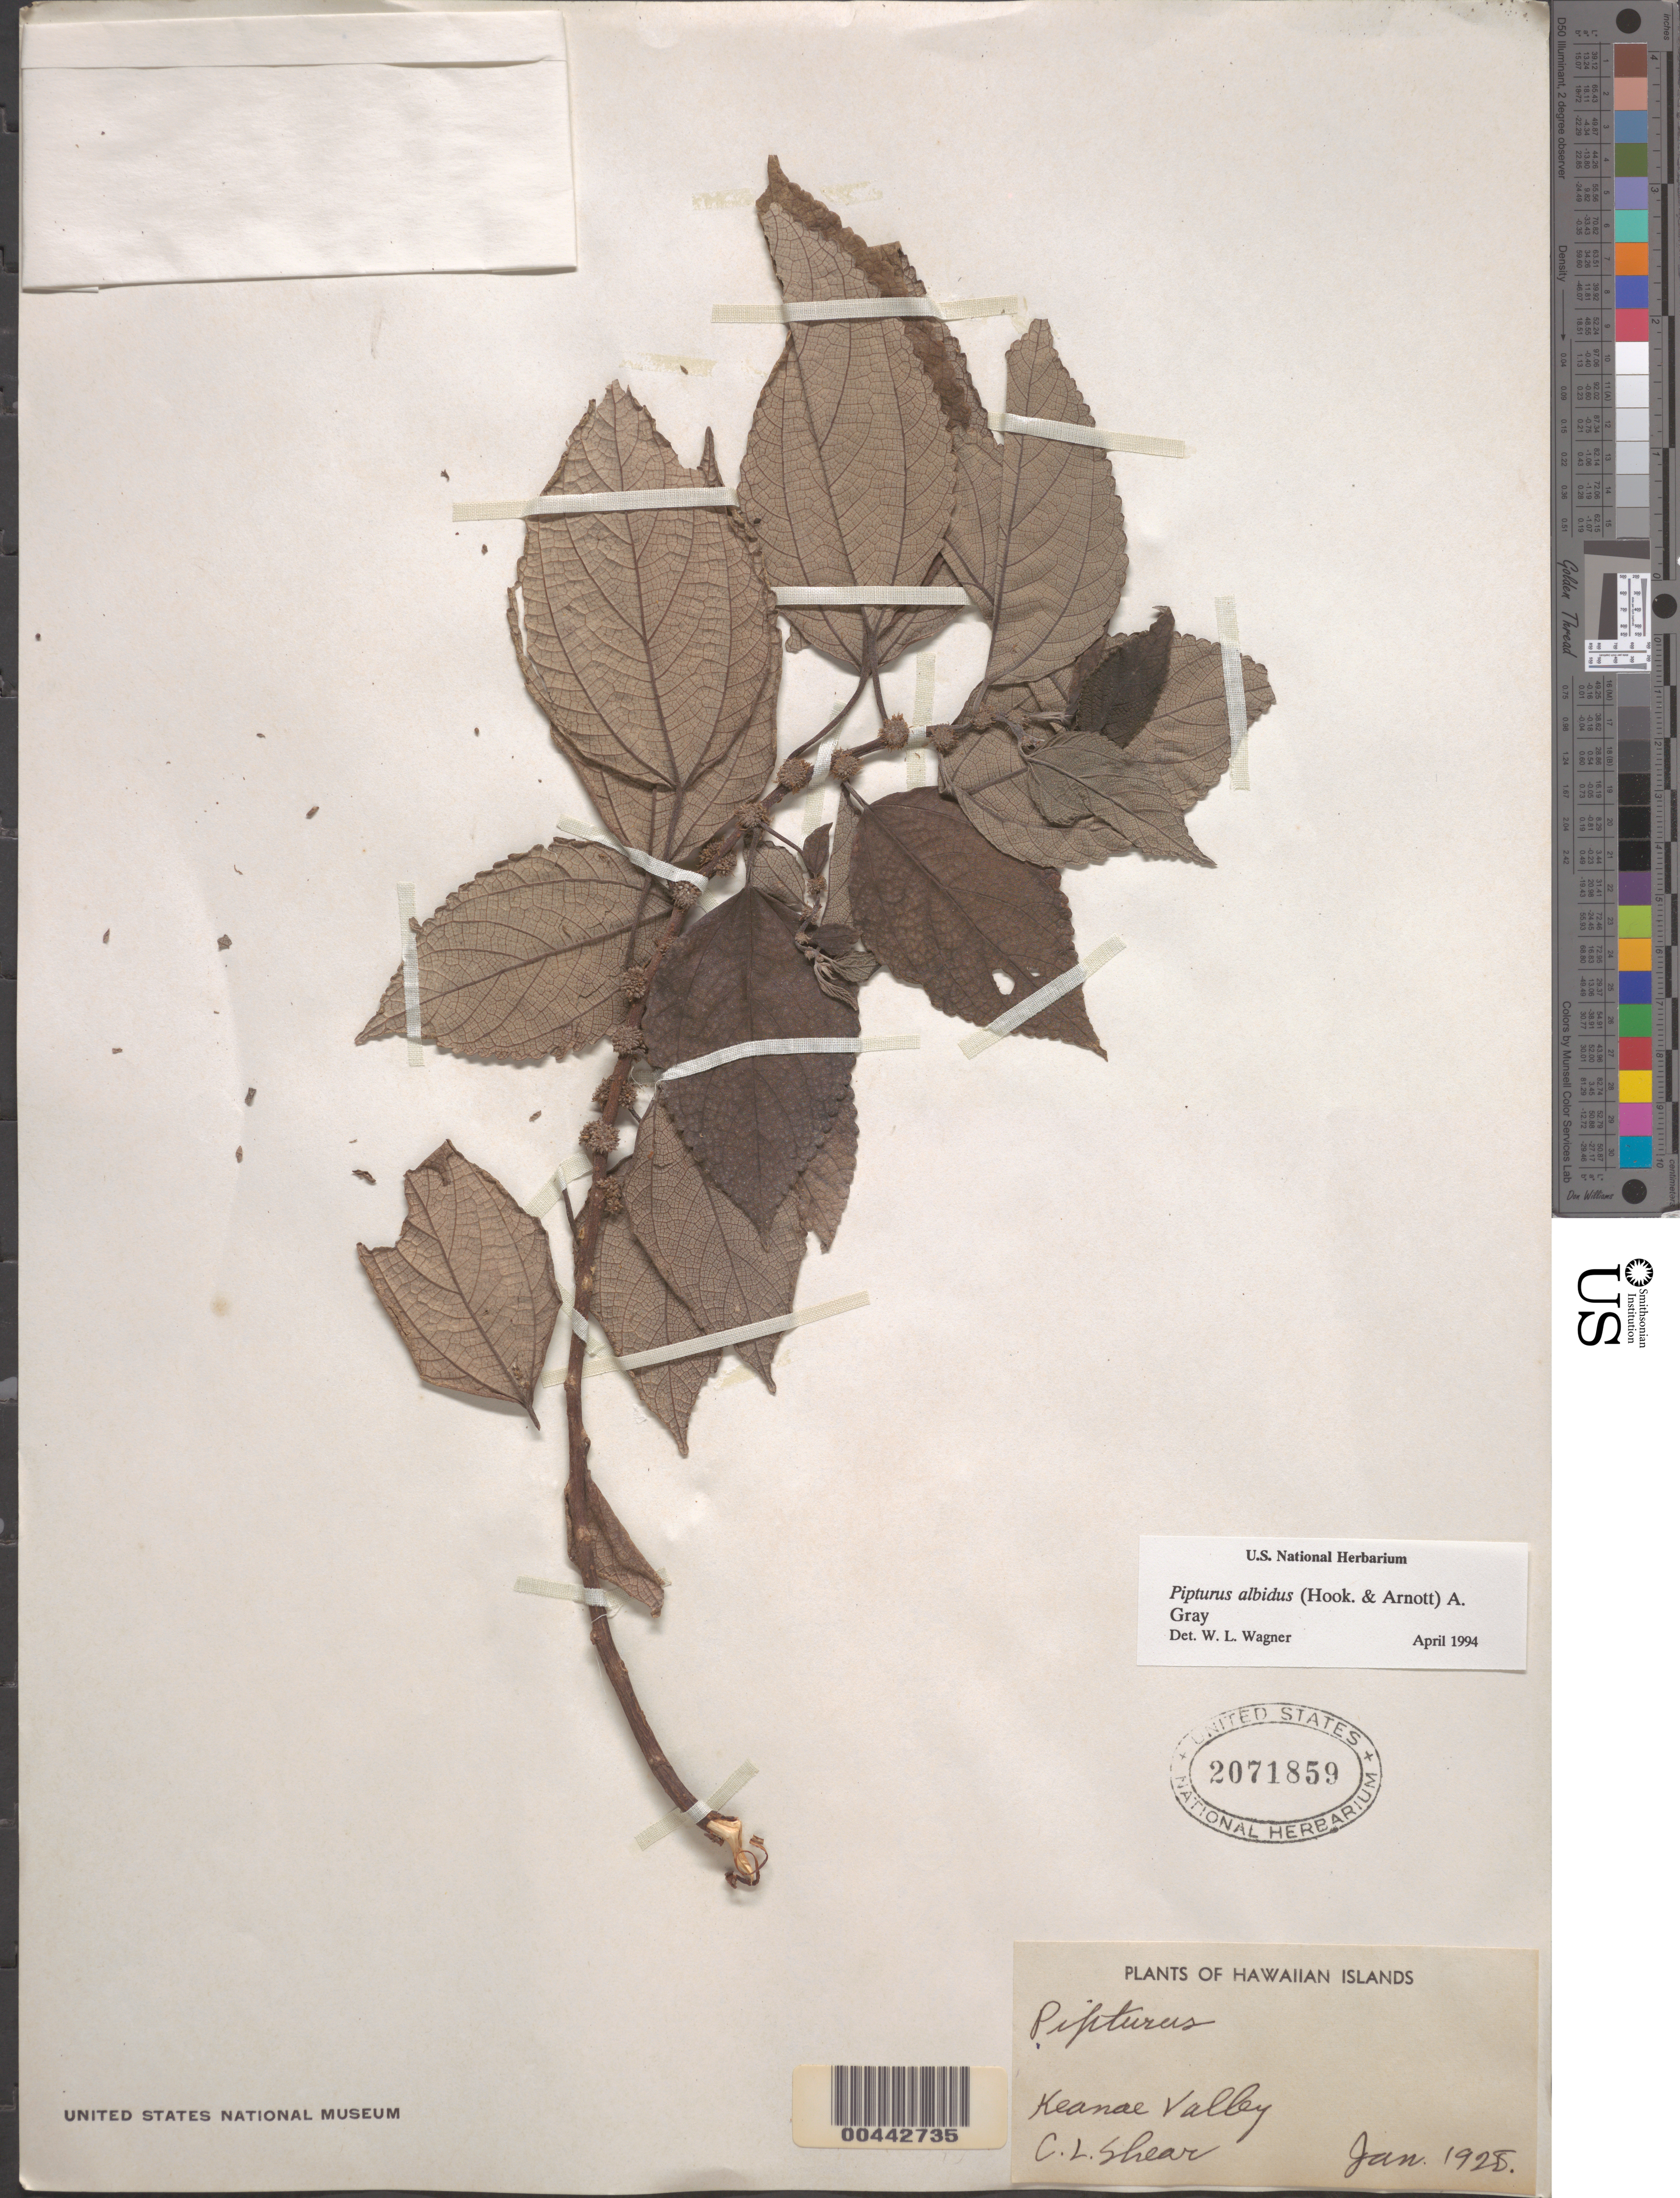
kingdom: Plantae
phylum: Tracheophyta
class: Magnoliopsida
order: Rosales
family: Urticaceae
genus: Pipturus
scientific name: Pipturus albidus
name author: (Hook. & Arn.) A. Gray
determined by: Wagner, W. L., (BOT), Smithsonian Institution - National Museum of Natural History (UNITED STATES)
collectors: C. L. Shear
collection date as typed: Jan 1928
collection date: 1928-01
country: United States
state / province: Hawaii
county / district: Honolulu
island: Oahu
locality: Keanae Valley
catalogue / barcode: US 2071859